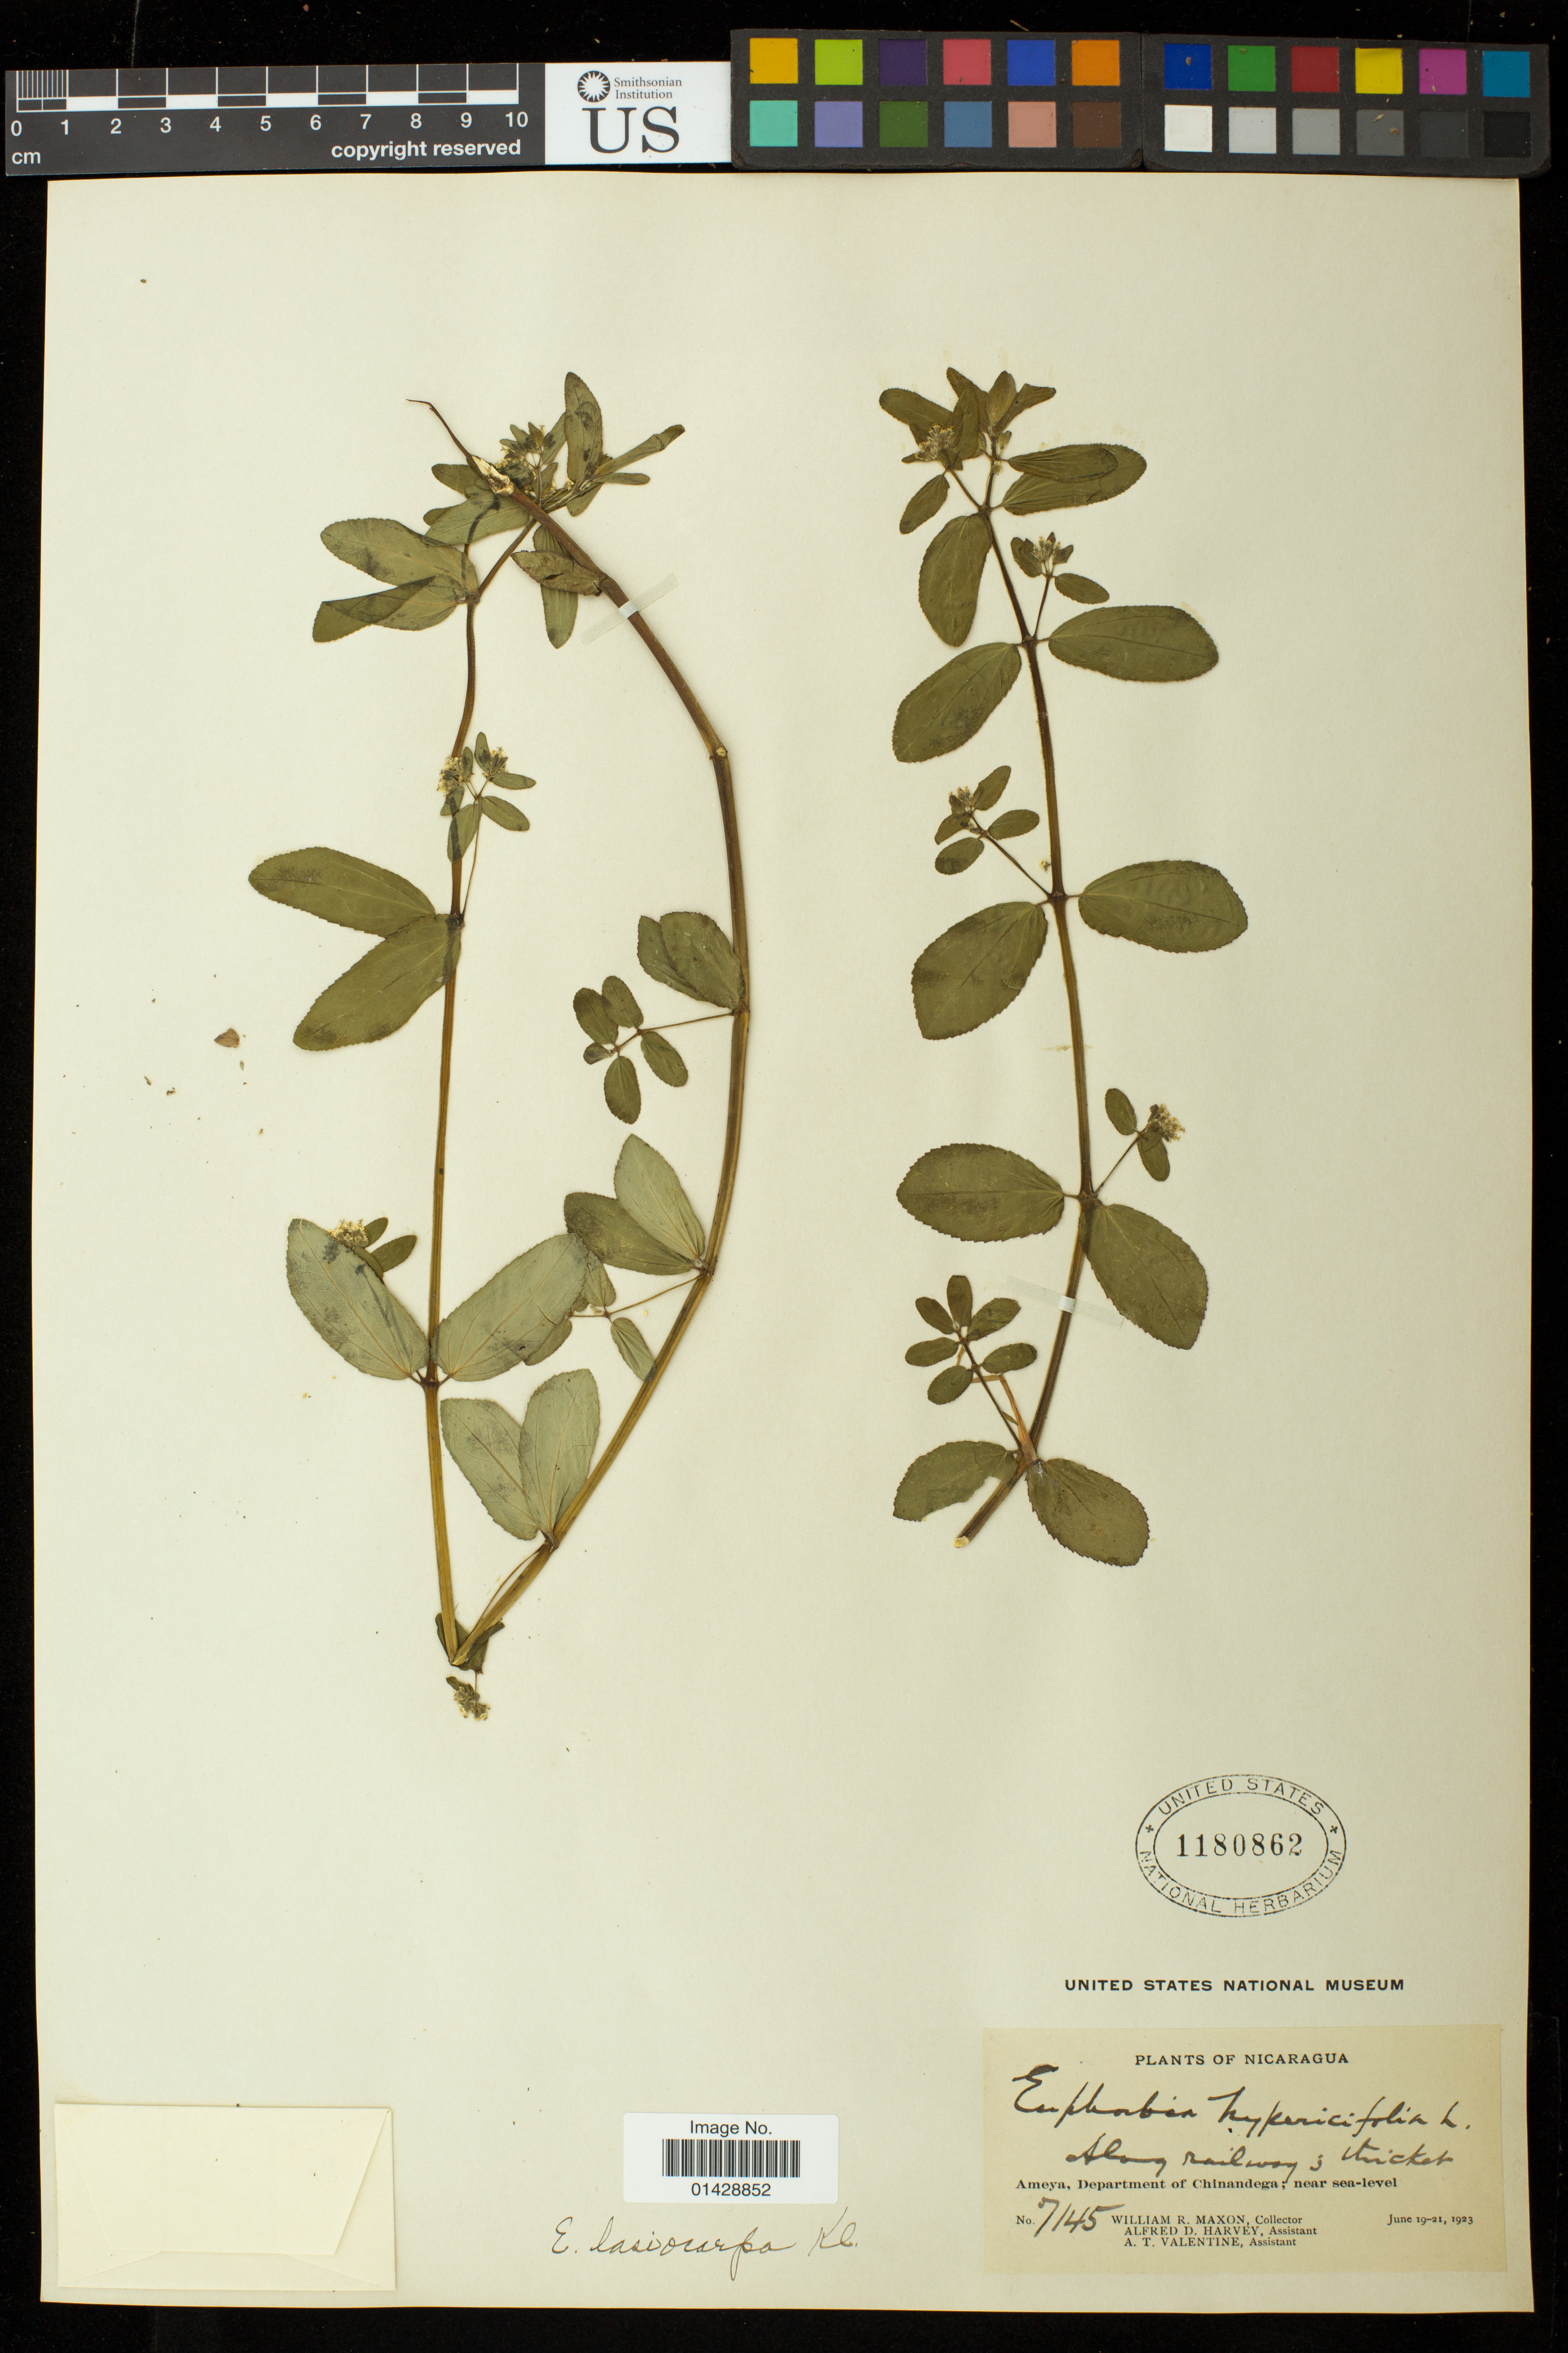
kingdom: Plantae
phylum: Tracheophyta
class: Magnoliopsida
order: Malpighiales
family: Euphorbiaceae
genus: Euphorbia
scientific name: Euphorbia lasiocarpa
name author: Klotzsch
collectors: W. R. Maxon, A. D. Harvey & A. Valentine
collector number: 7145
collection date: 1923-06-19/1923-06-21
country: Nicaragua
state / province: Chinandega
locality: Along railway's thicket, Ameya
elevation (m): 0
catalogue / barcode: US 1180862